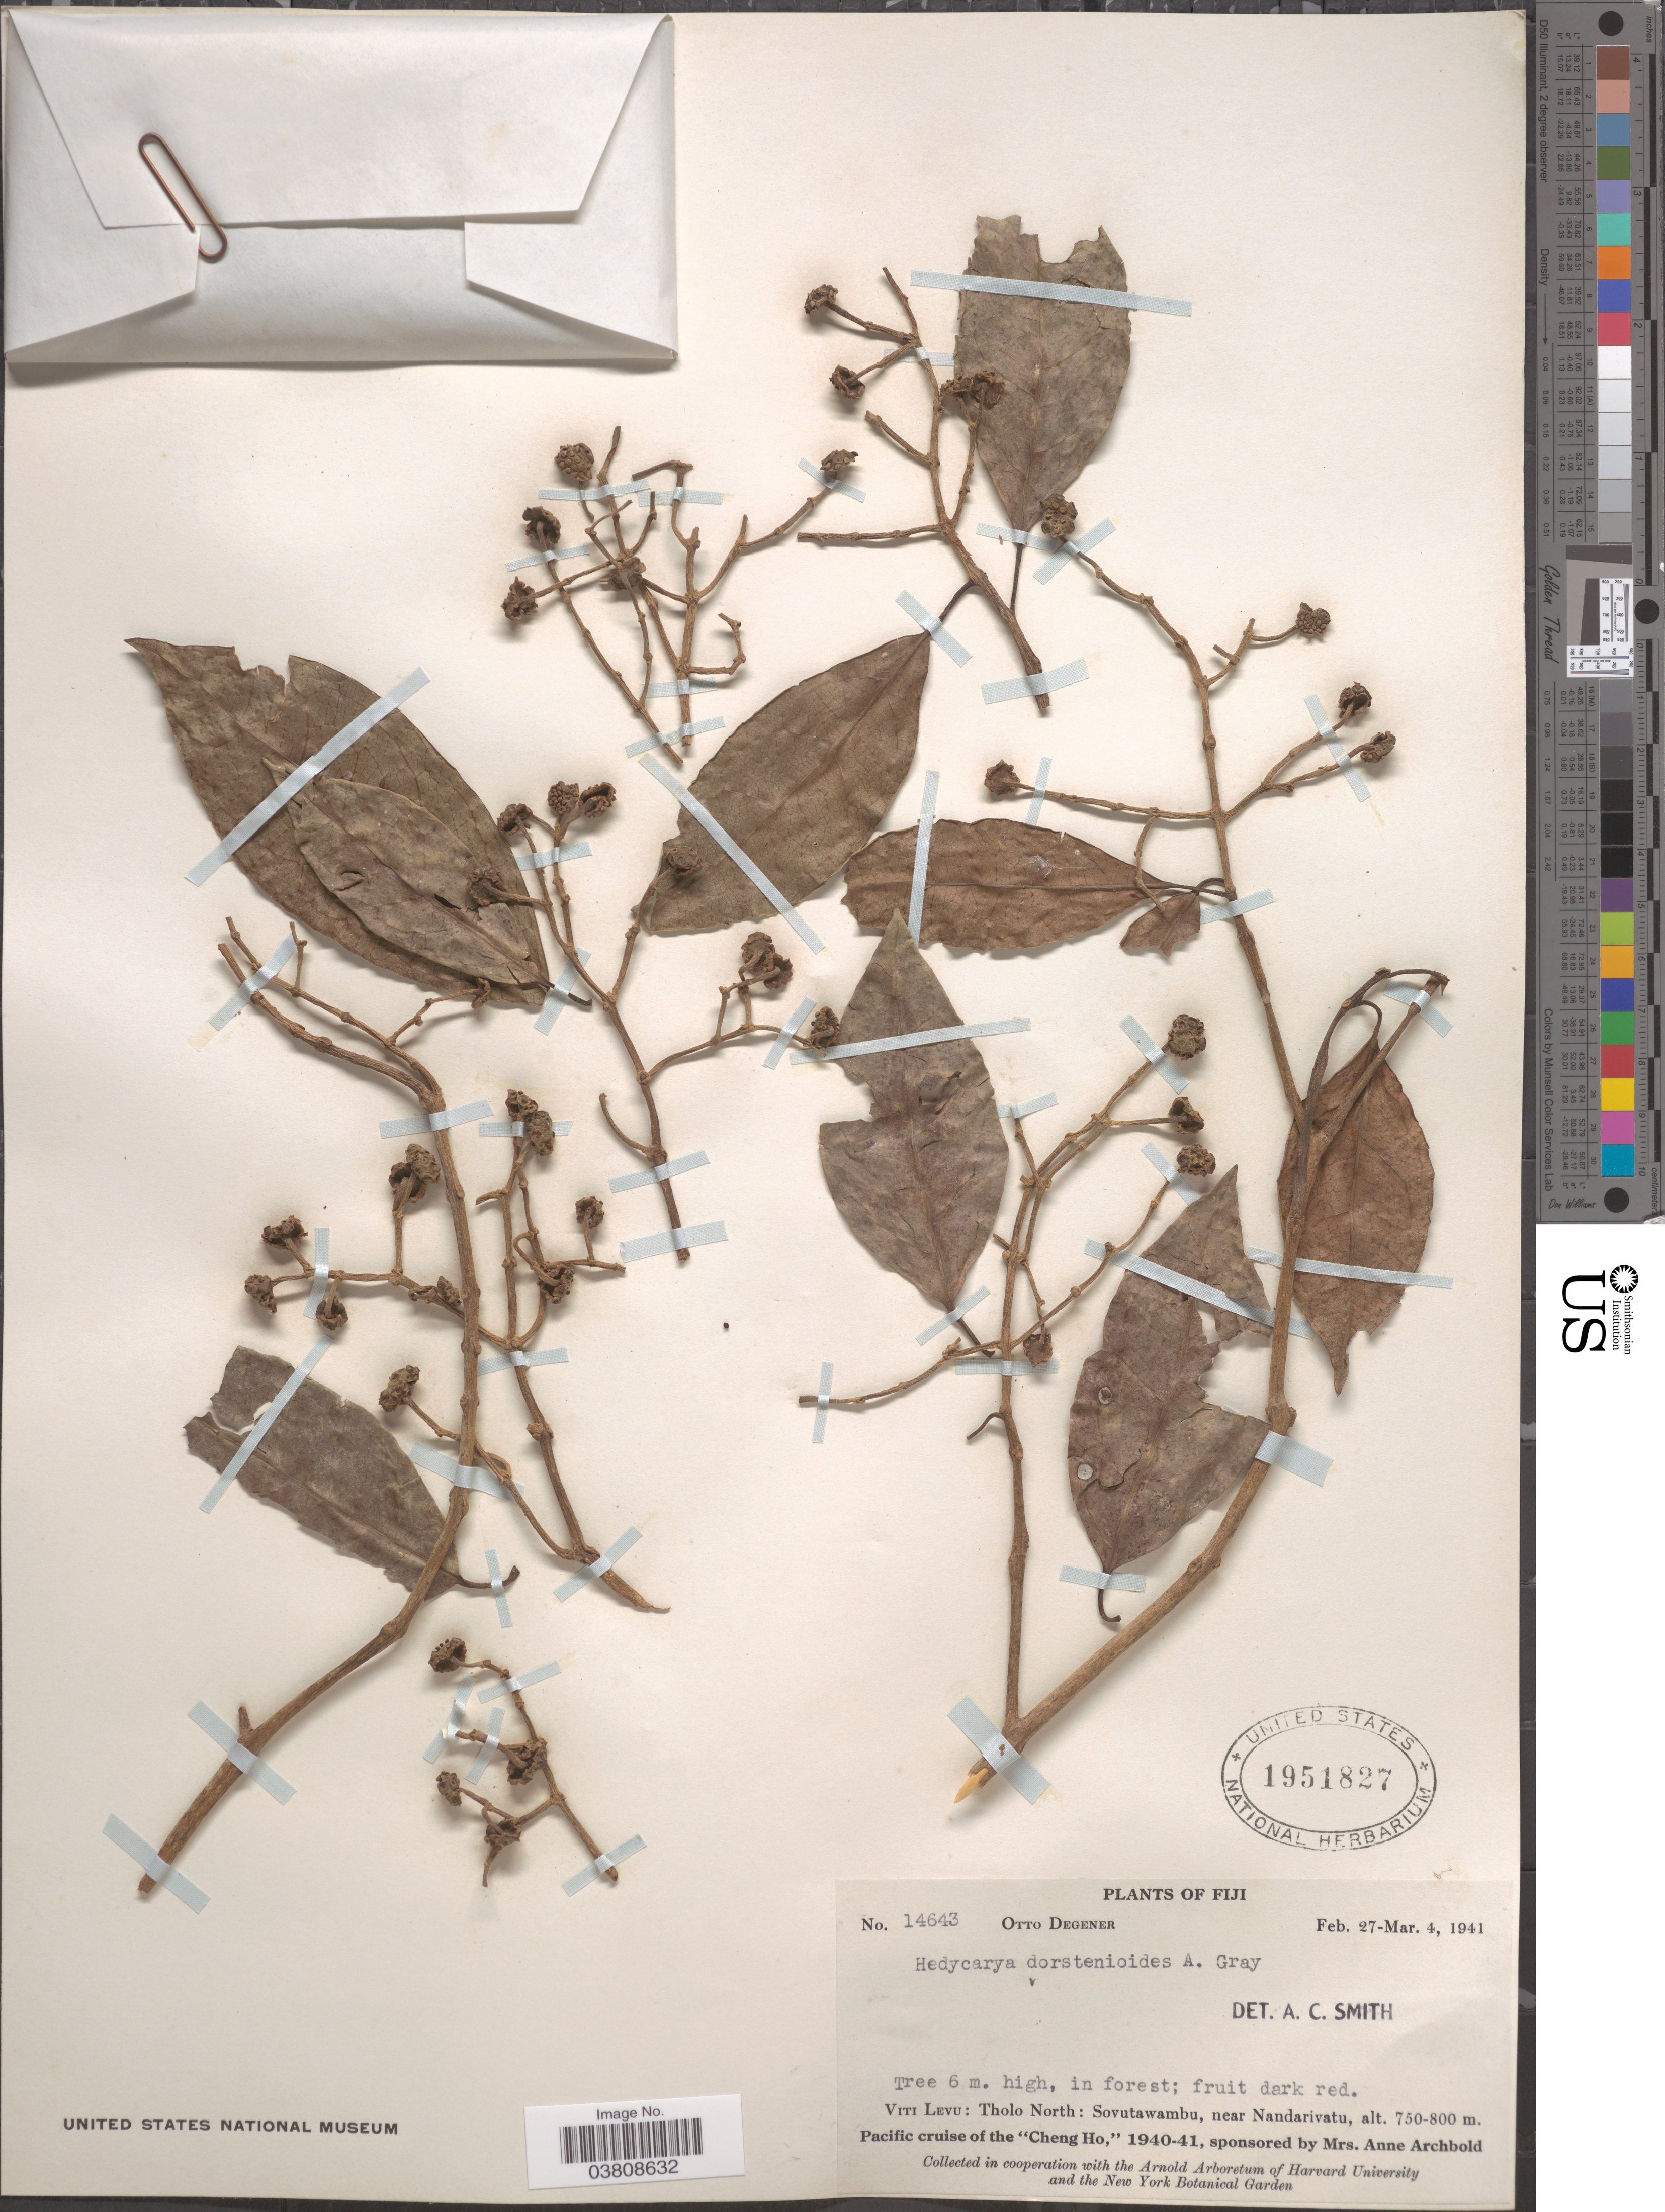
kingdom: Plantae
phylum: Tracheophyta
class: Magnoliopsida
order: Laurales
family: Monimiaceae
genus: Hedycarya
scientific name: Hedycarya dorstenioides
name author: A. Gray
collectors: O. Degener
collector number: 14643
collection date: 1941-02-27/1941-03-04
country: Fiji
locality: Viti Levu: Tholo North: Sovutawambu, near Nandarivatu.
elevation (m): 750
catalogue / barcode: US 1951827